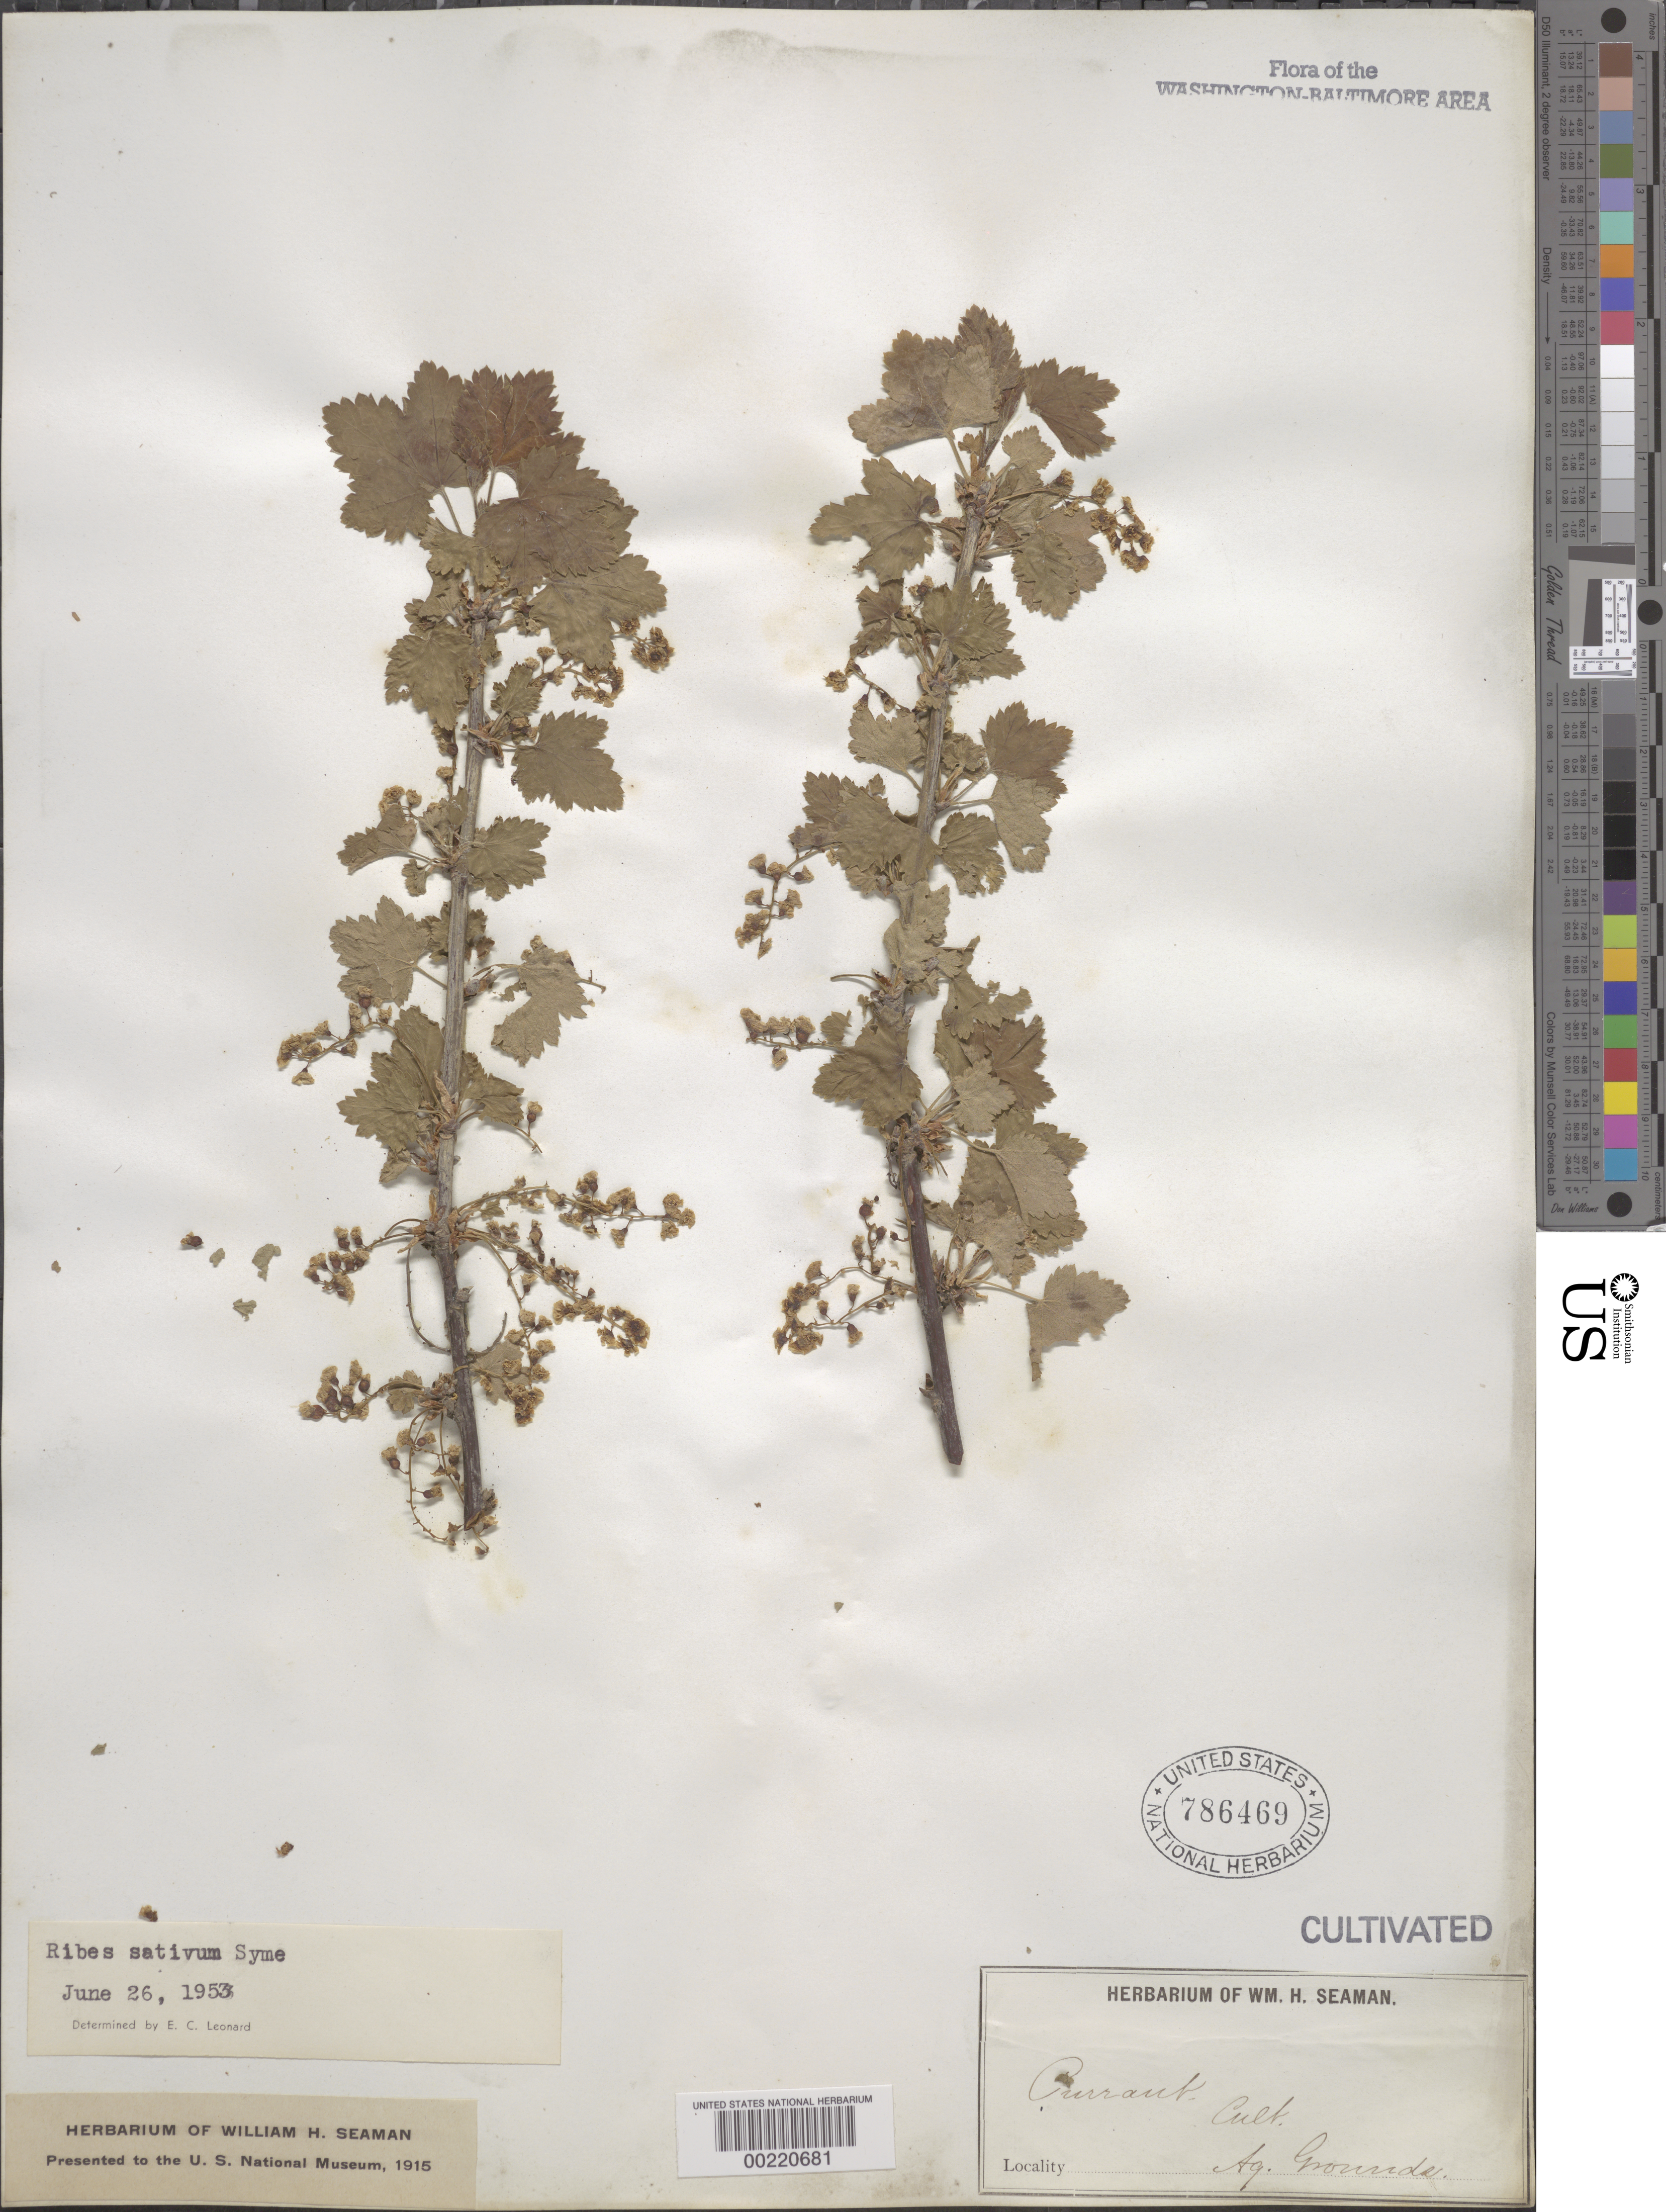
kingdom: Plantae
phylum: Tracheophyta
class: Magnoliopsida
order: Saxifragales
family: Grossulariaceae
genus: Ribes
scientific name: Ribes sativum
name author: Syme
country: United States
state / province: District of Columbia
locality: Agricultural grounds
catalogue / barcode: US 786469